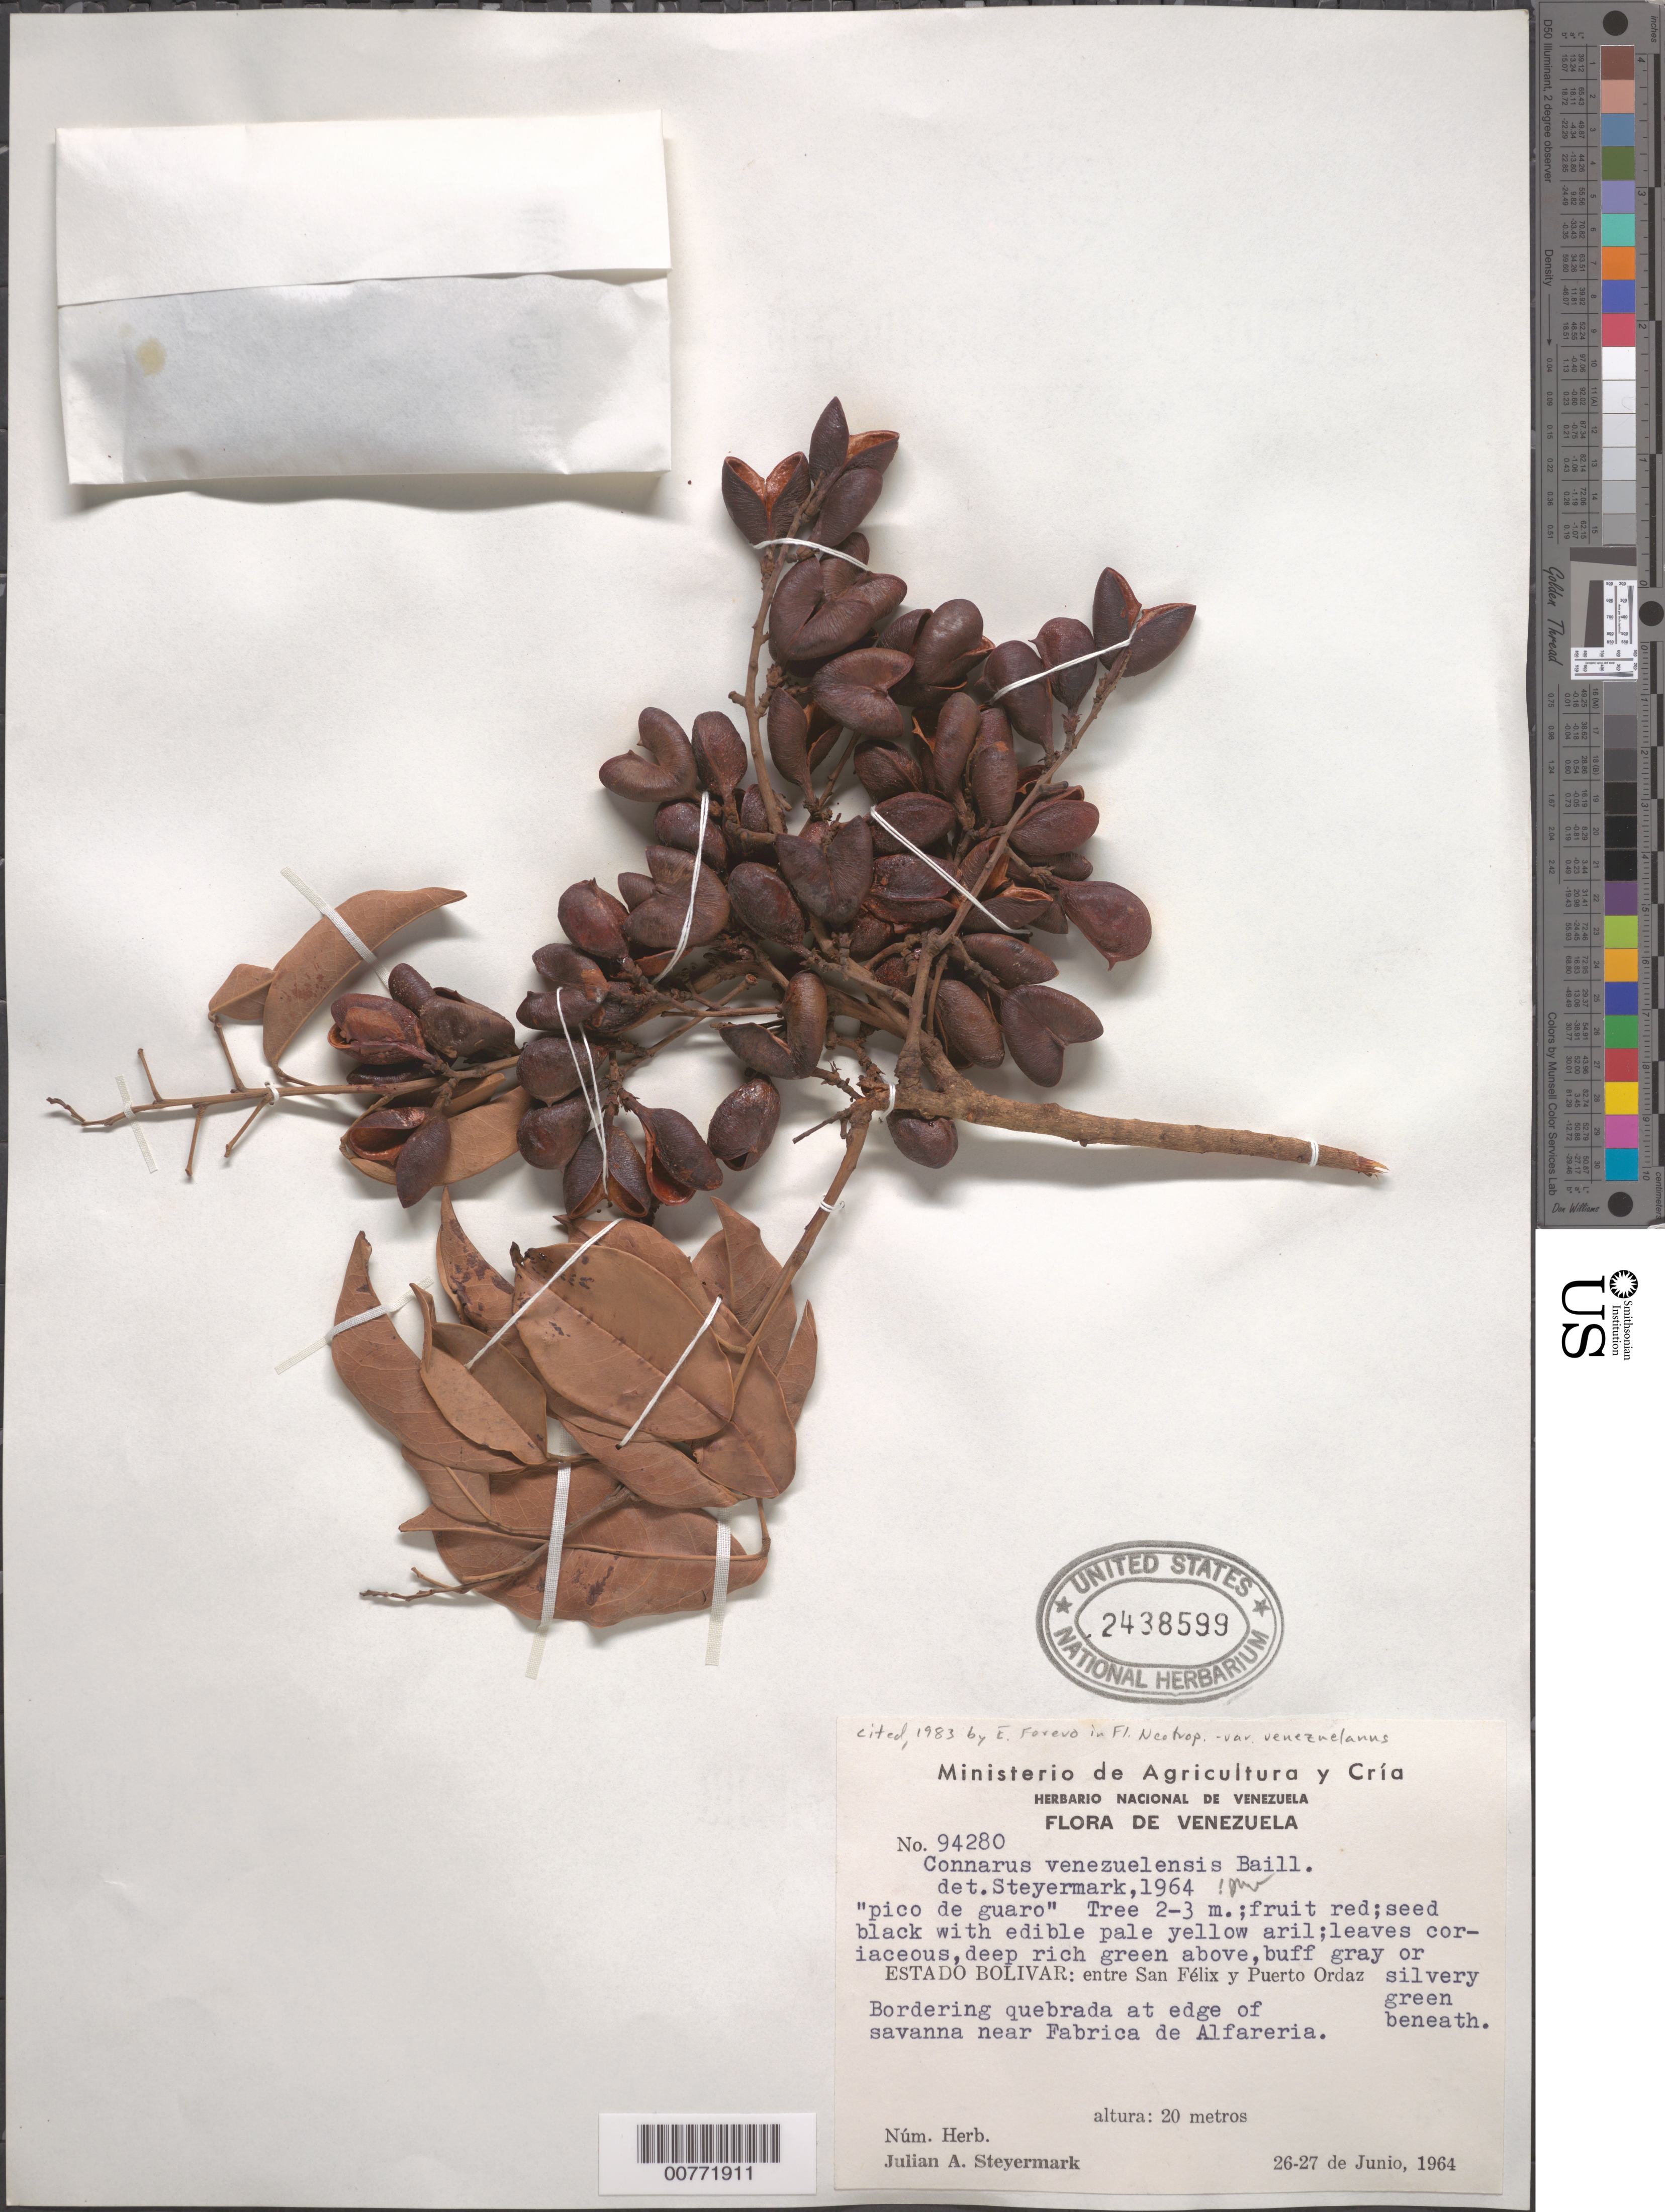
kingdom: Plantae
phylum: Tracheophyta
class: Magnoliopsida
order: Oxalidales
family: Connaraceae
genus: Connarus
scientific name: Connarus venezuelanus var. venezuelanus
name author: Baill.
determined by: Forero, E.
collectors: J. Steyermark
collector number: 94280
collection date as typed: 26-Jun-64 to 27-Jun-64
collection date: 1964-06-26/1964-06-27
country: Venezuela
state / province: Bolívar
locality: San Félix to Puerto Ordaz, near Fabrica de Alfareria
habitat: Quebrada at edge of savanna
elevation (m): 20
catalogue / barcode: US 2438599